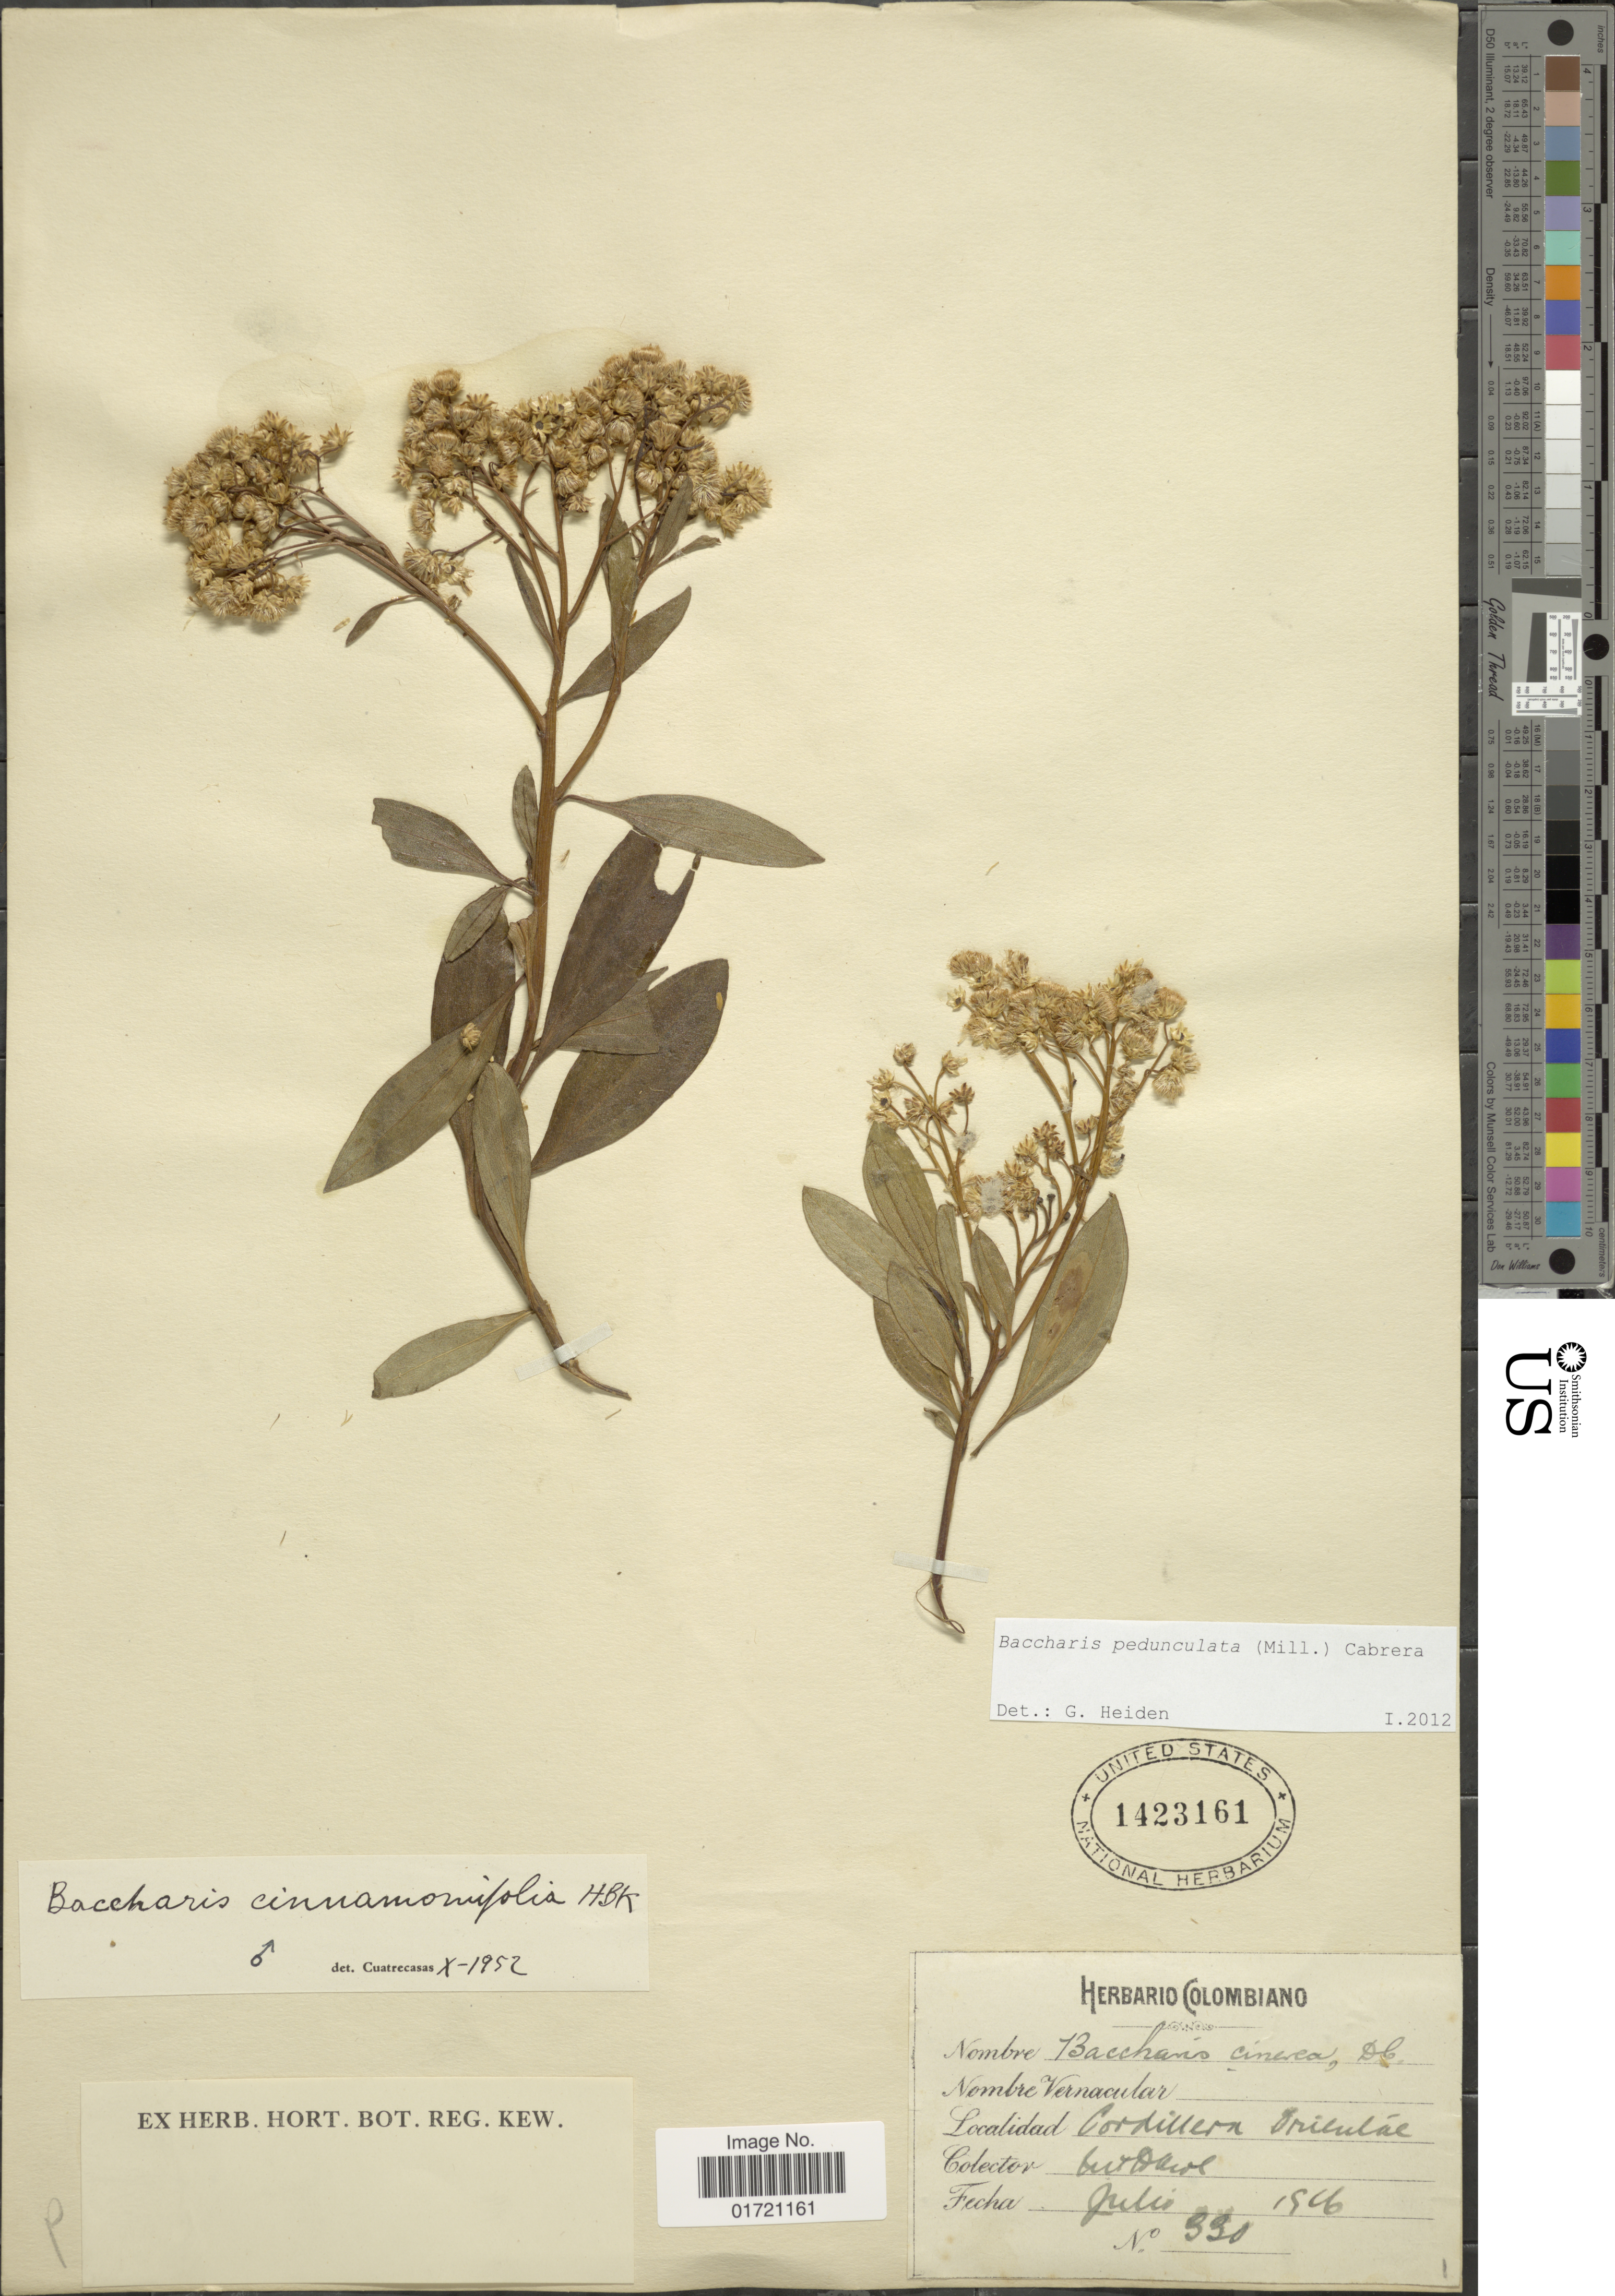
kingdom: Plantae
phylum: Tracheophyta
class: Magnoliopsida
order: Asterales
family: Asteraceae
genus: Baccharis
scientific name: Baccharis pedunculata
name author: (Mill.) Cabrera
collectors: M. T. Dawe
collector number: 330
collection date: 1916-07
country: Colombia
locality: Cordillera Oriental.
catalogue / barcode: US 1423161